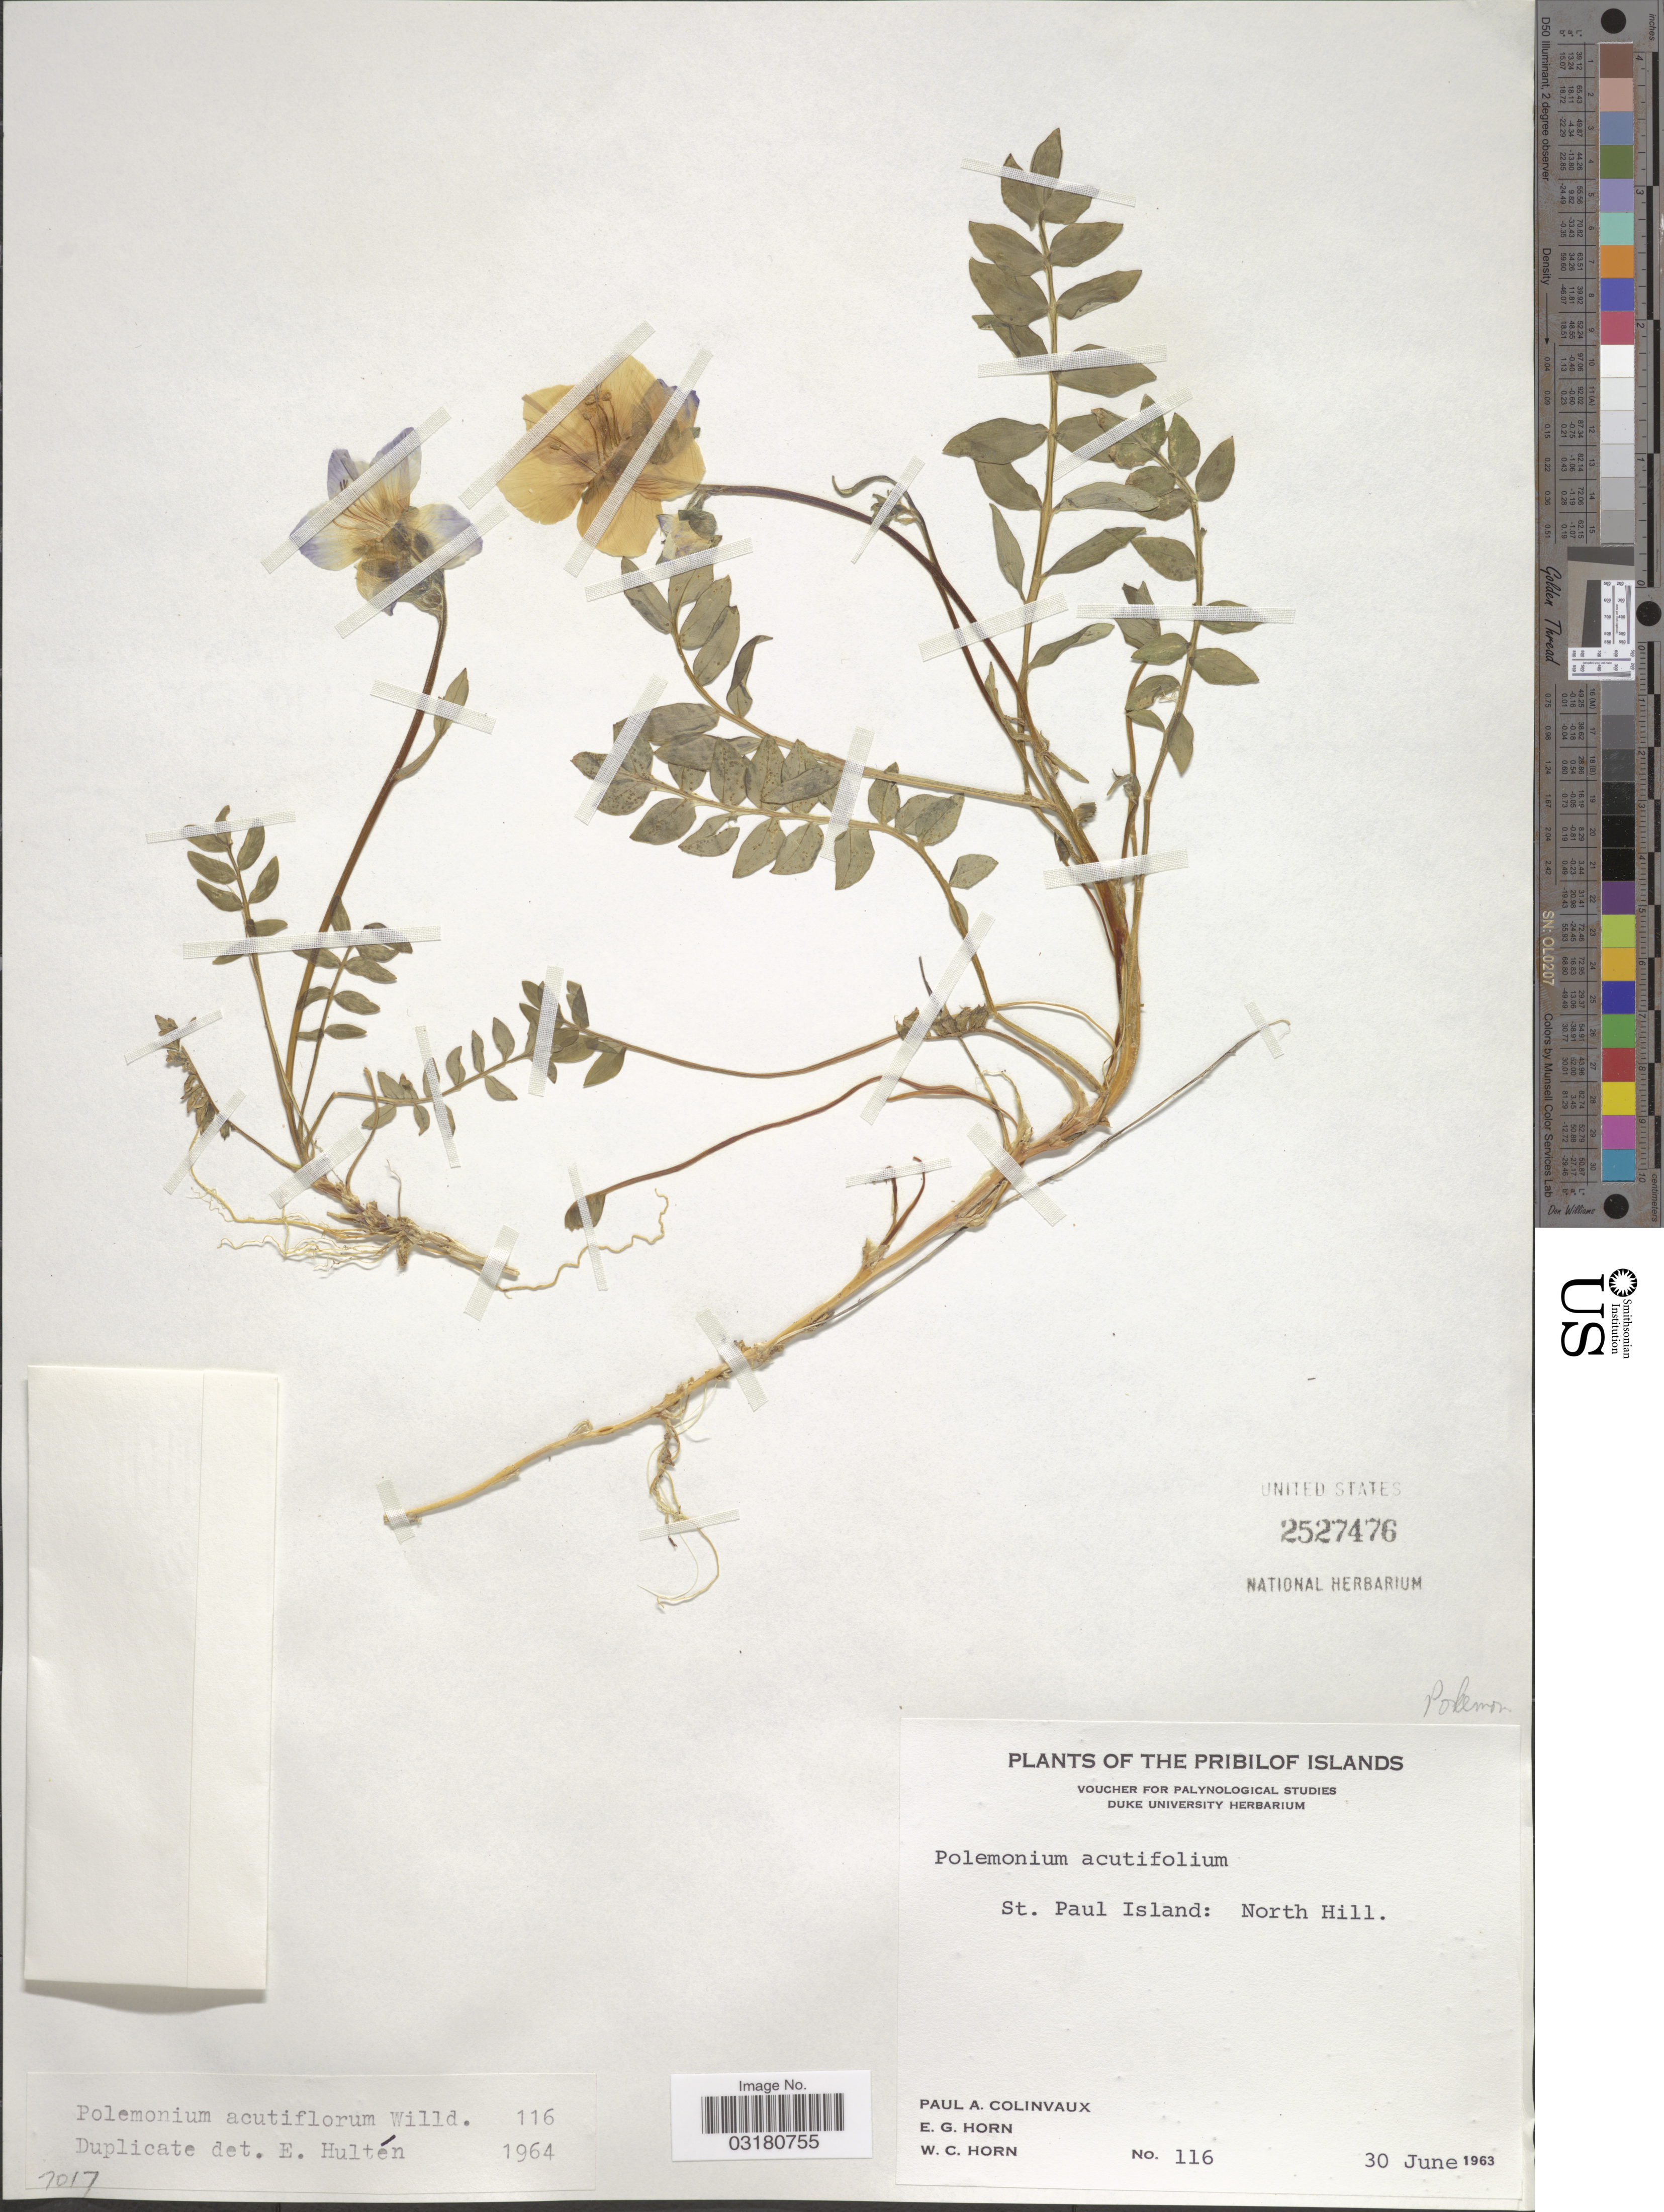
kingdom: Plantae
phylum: Tracheophyta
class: Magnoliopsida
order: Ericales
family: Polemoniaceae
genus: Polemonium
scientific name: Polemonium acutiflorum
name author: Willd. ex Roem. & Schult.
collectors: P. Colinvaux, E. Horn & W. Horn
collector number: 116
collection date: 1963-06-30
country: Dominica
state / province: St. Paul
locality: Pribilof Islands. St. Paul Island: North Hill.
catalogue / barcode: US 2527476